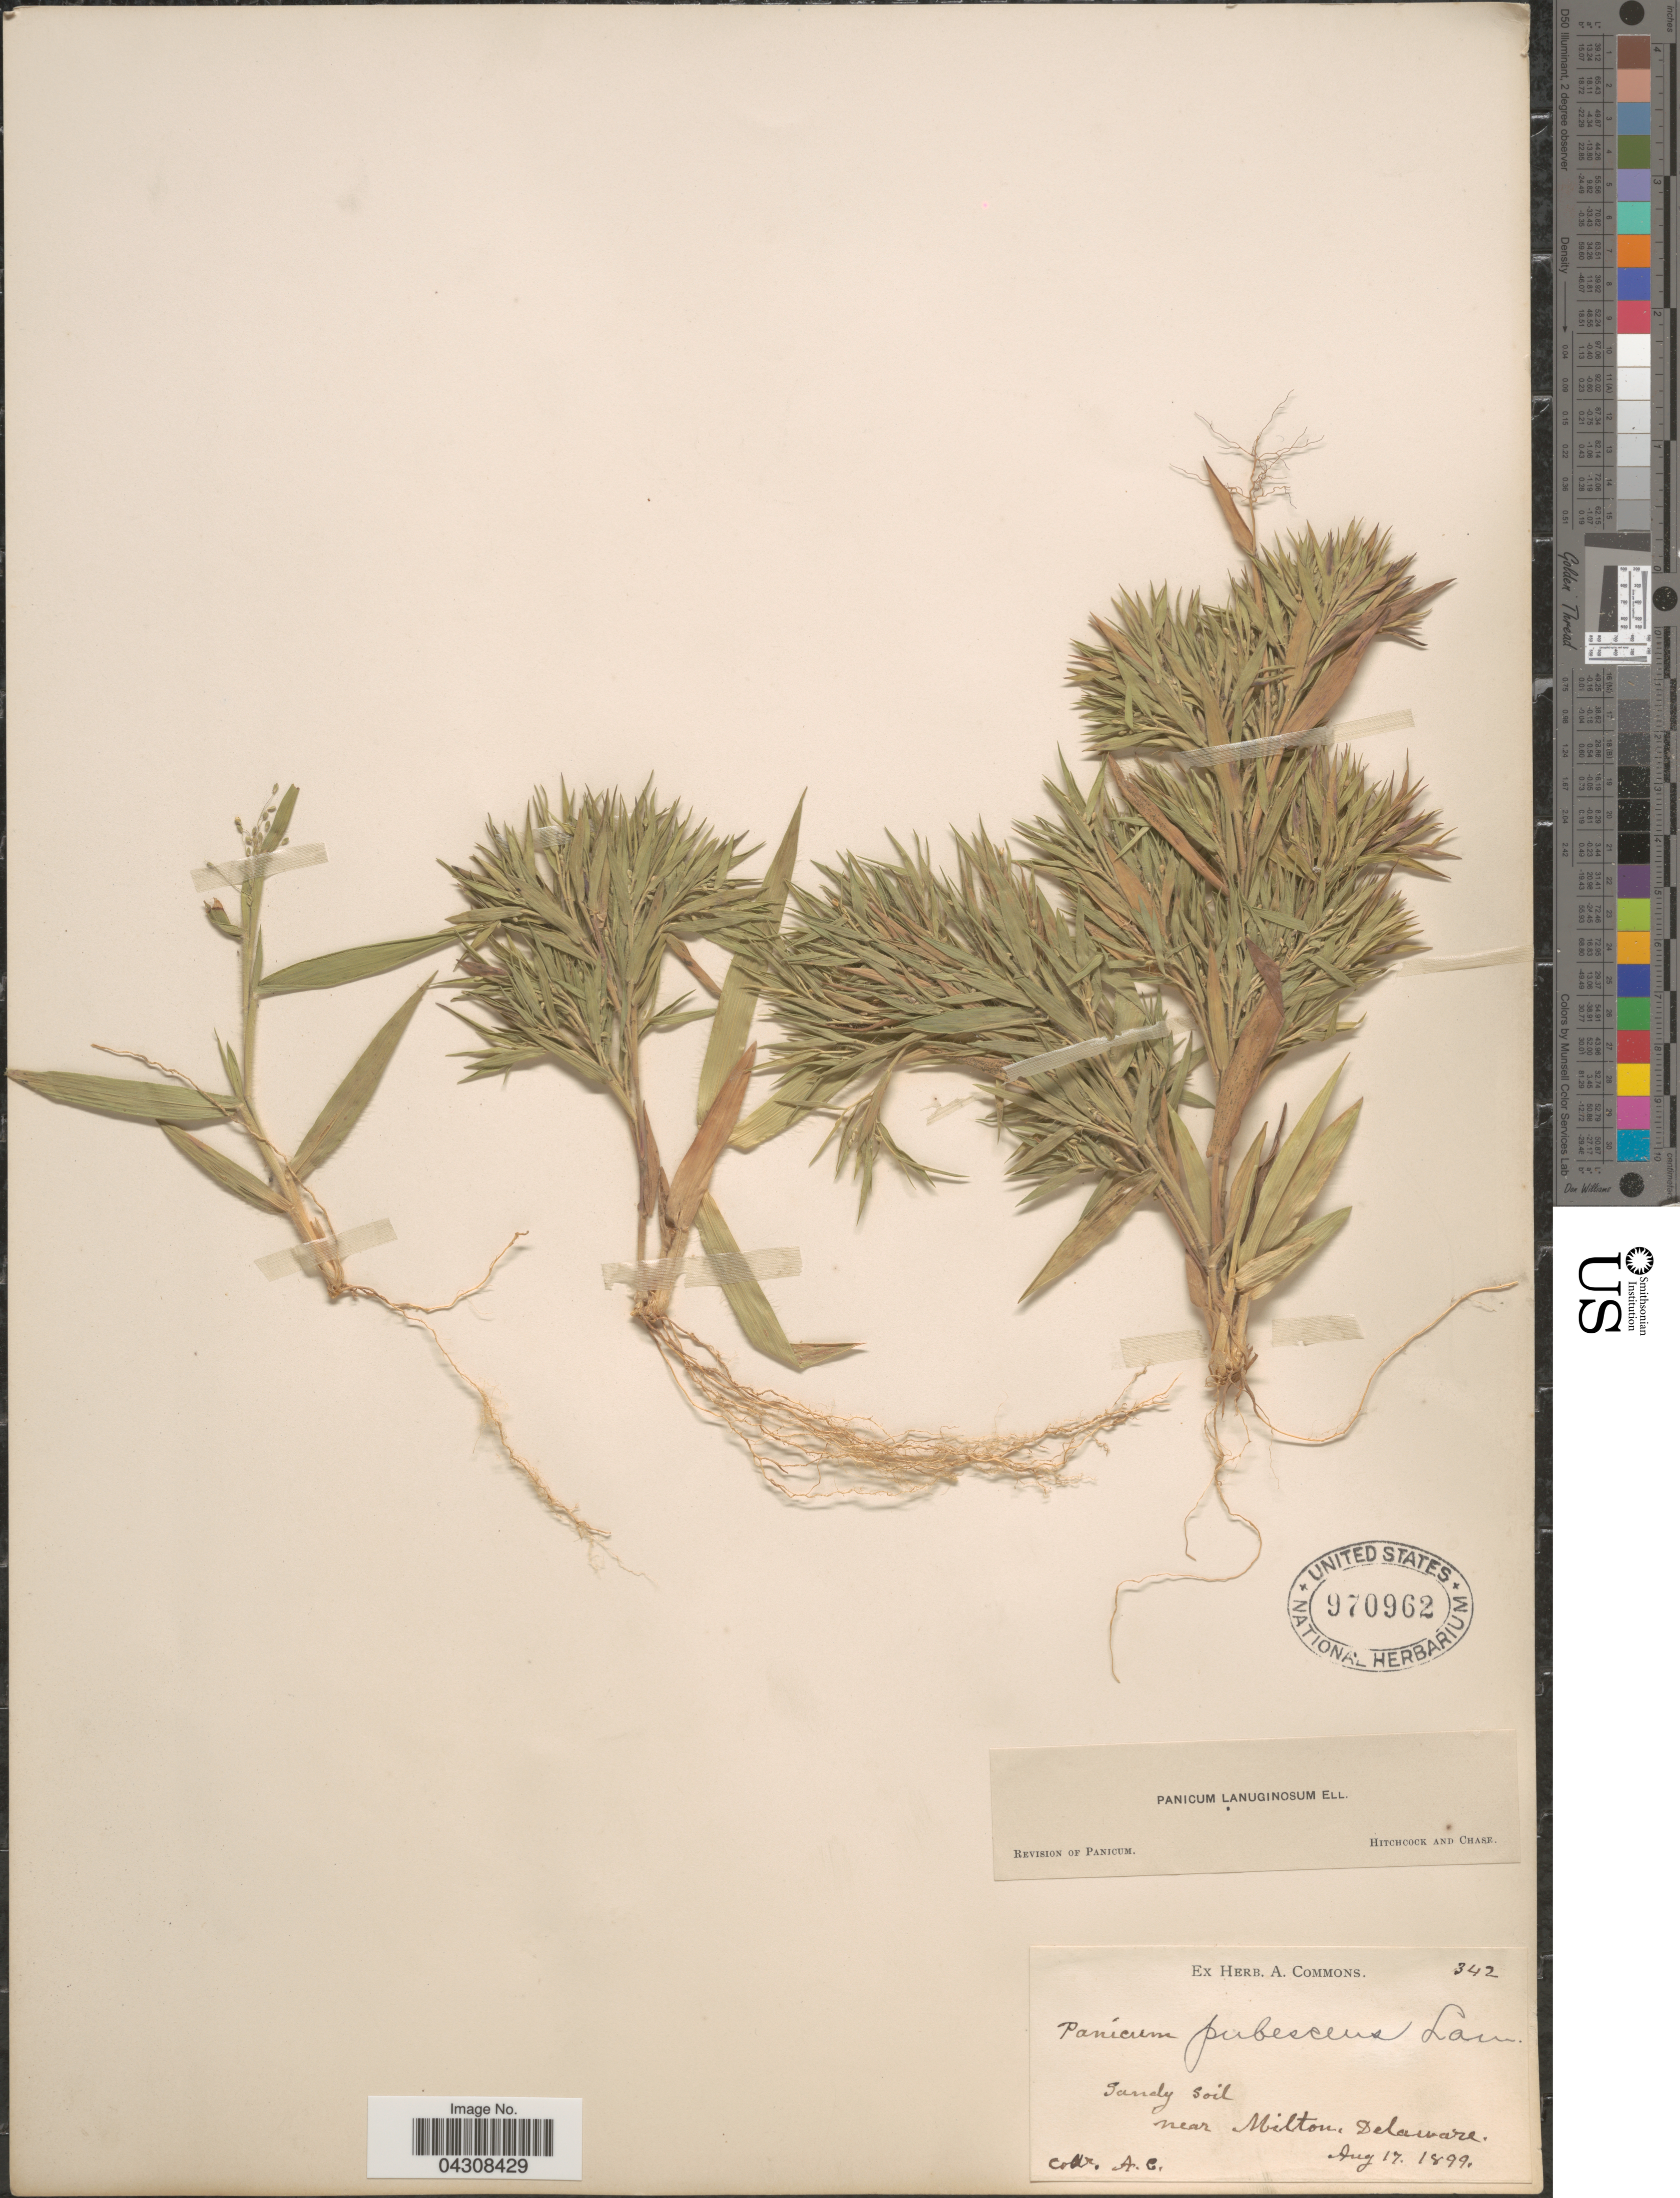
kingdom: Plantae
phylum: Tracheophyta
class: Liliopsida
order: Poales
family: Poaceae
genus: Dichanthelium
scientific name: Dichanthelium acuminatum var. acuminatum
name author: (Sw.) Gould & C.A. Clark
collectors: A. Commons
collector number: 342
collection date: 1899-08-17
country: United States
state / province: Delaware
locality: Sandy soil near Milton.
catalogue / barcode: US 970962